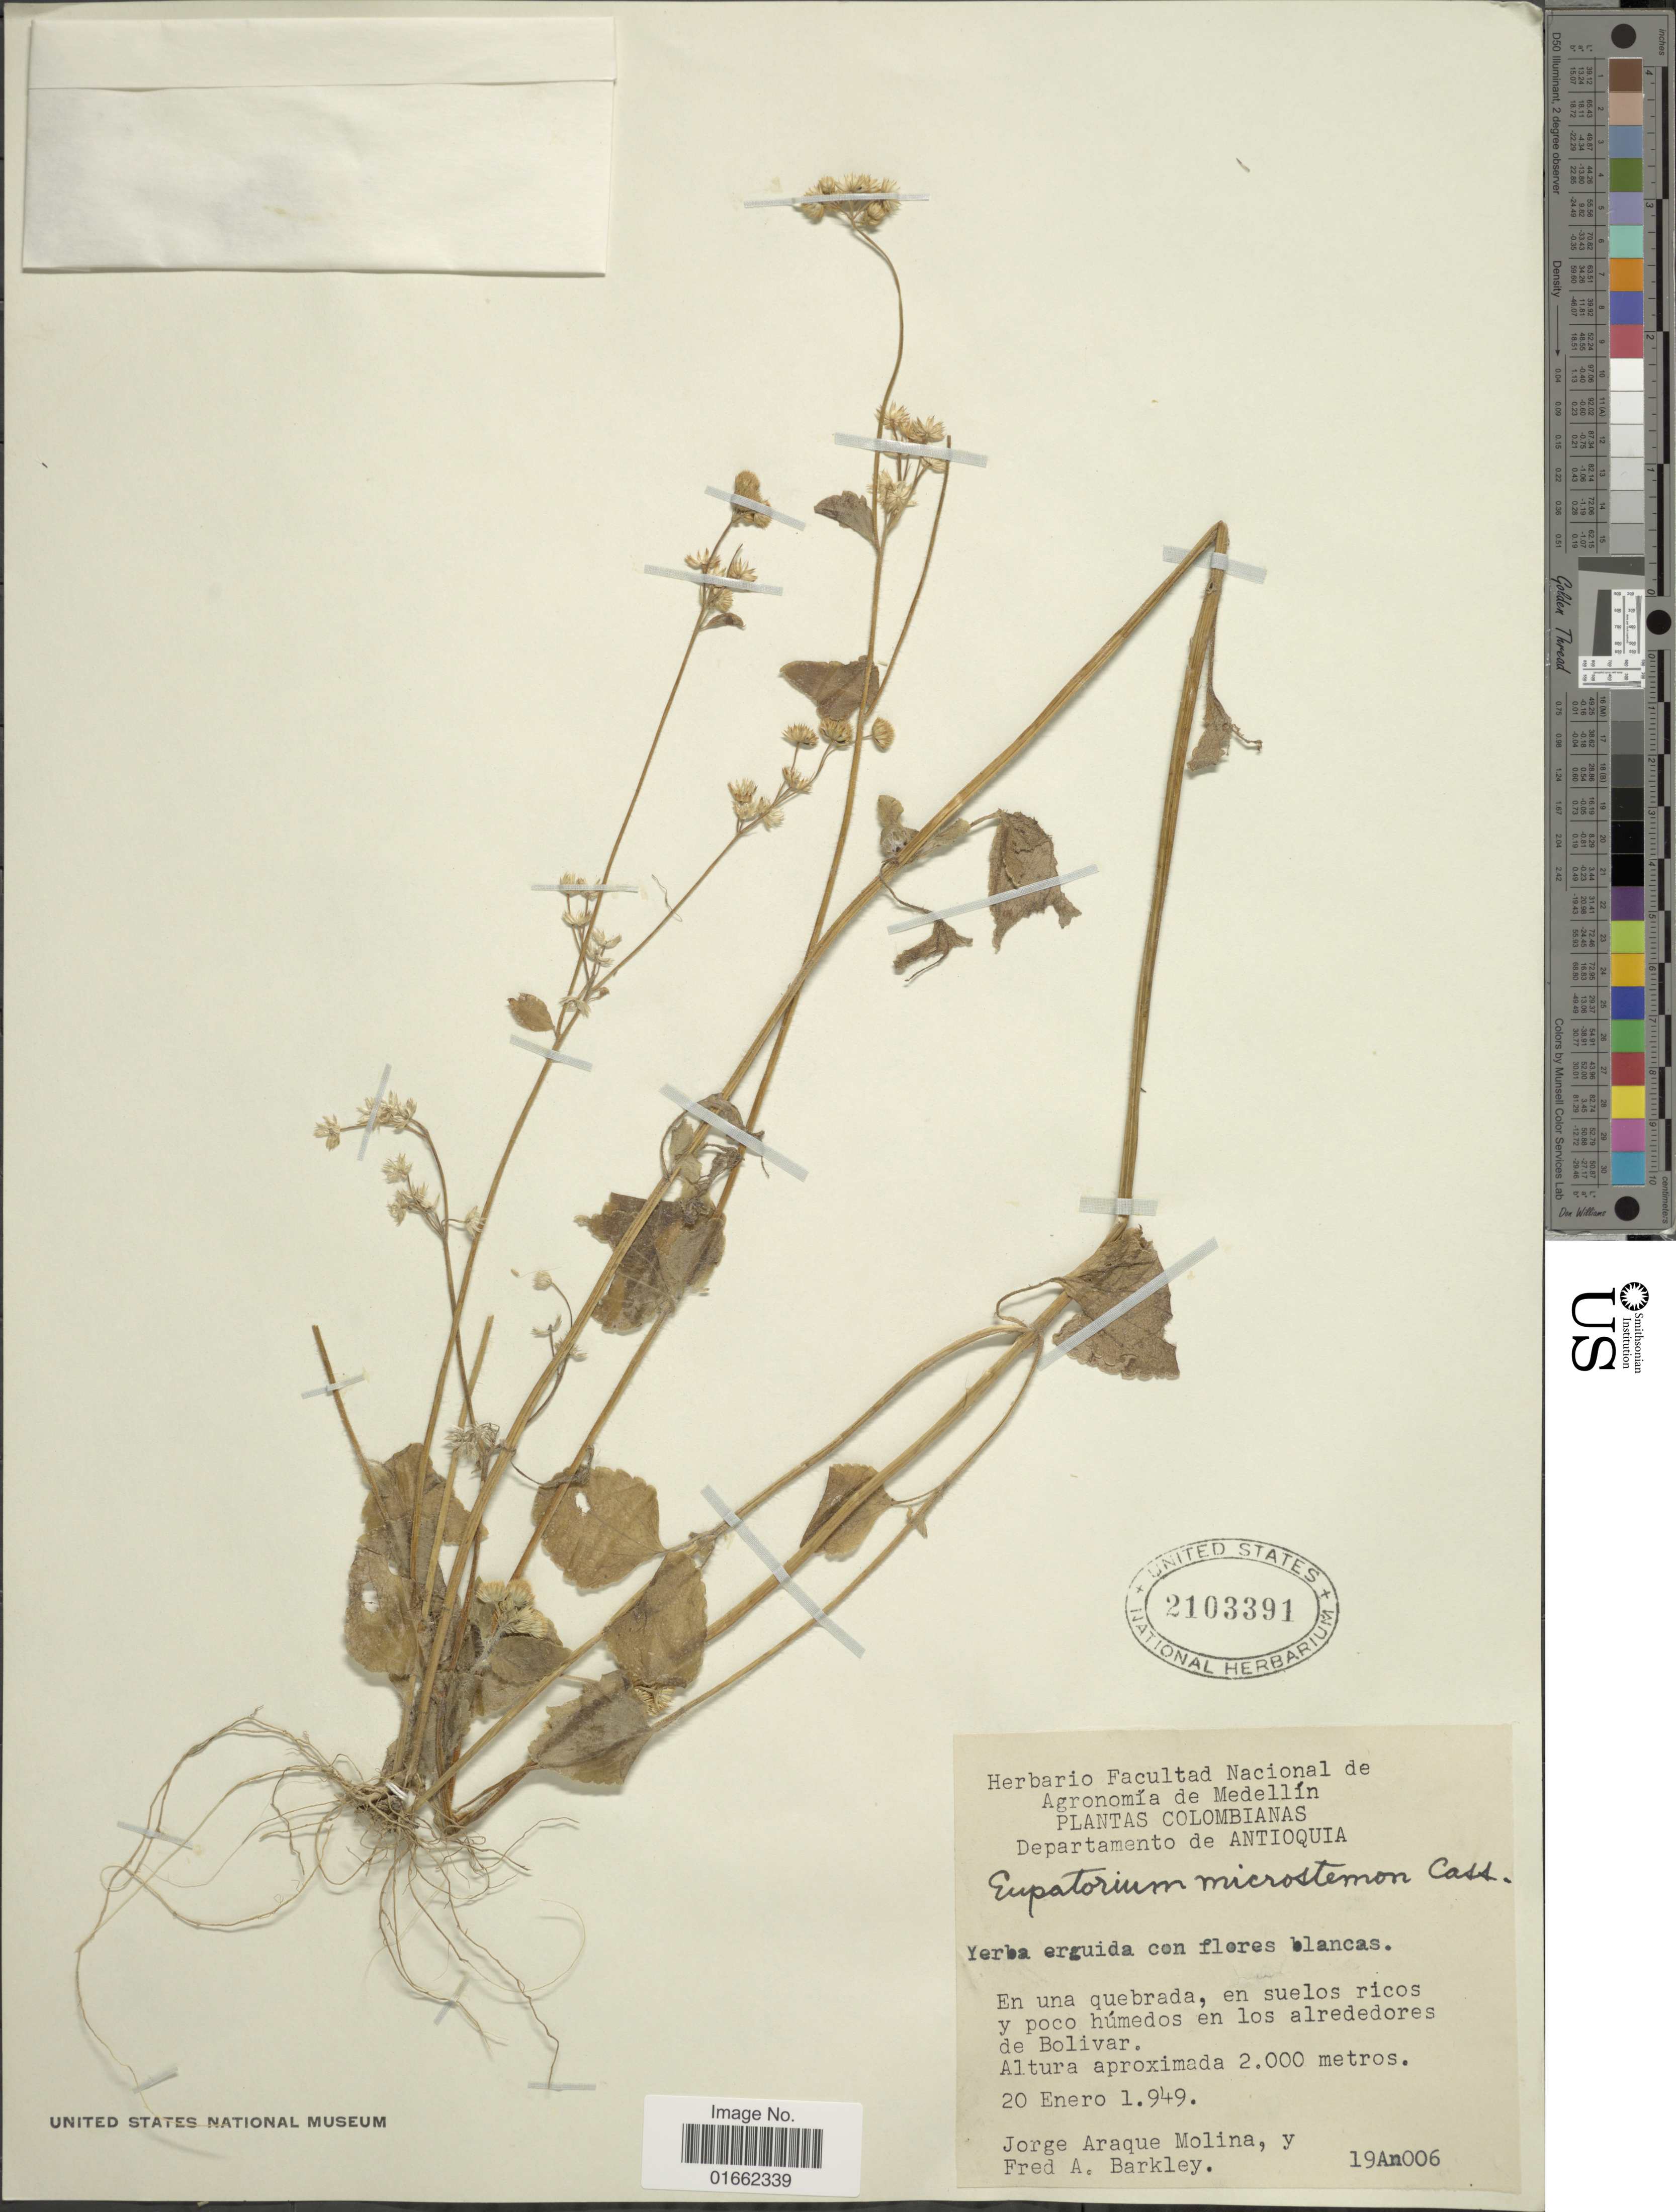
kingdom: Plantae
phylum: Tracheophyta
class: Magnoliopsida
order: Asterales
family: Asteraceae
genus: Fleischmannia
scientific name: Fleischmannia microstemon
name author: (Cass.) R.M. King & H. Rob.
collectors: J. Araque Molina & F. A. Barkley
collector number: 19An006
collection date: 1949-01-20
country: Colombia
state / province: Antioquia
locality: Departamento de Antioquia. En una quebrada, en suelos ricos y poco húmedos en los alrededores de Bolivar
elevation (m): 2000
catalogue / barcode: US 2103391